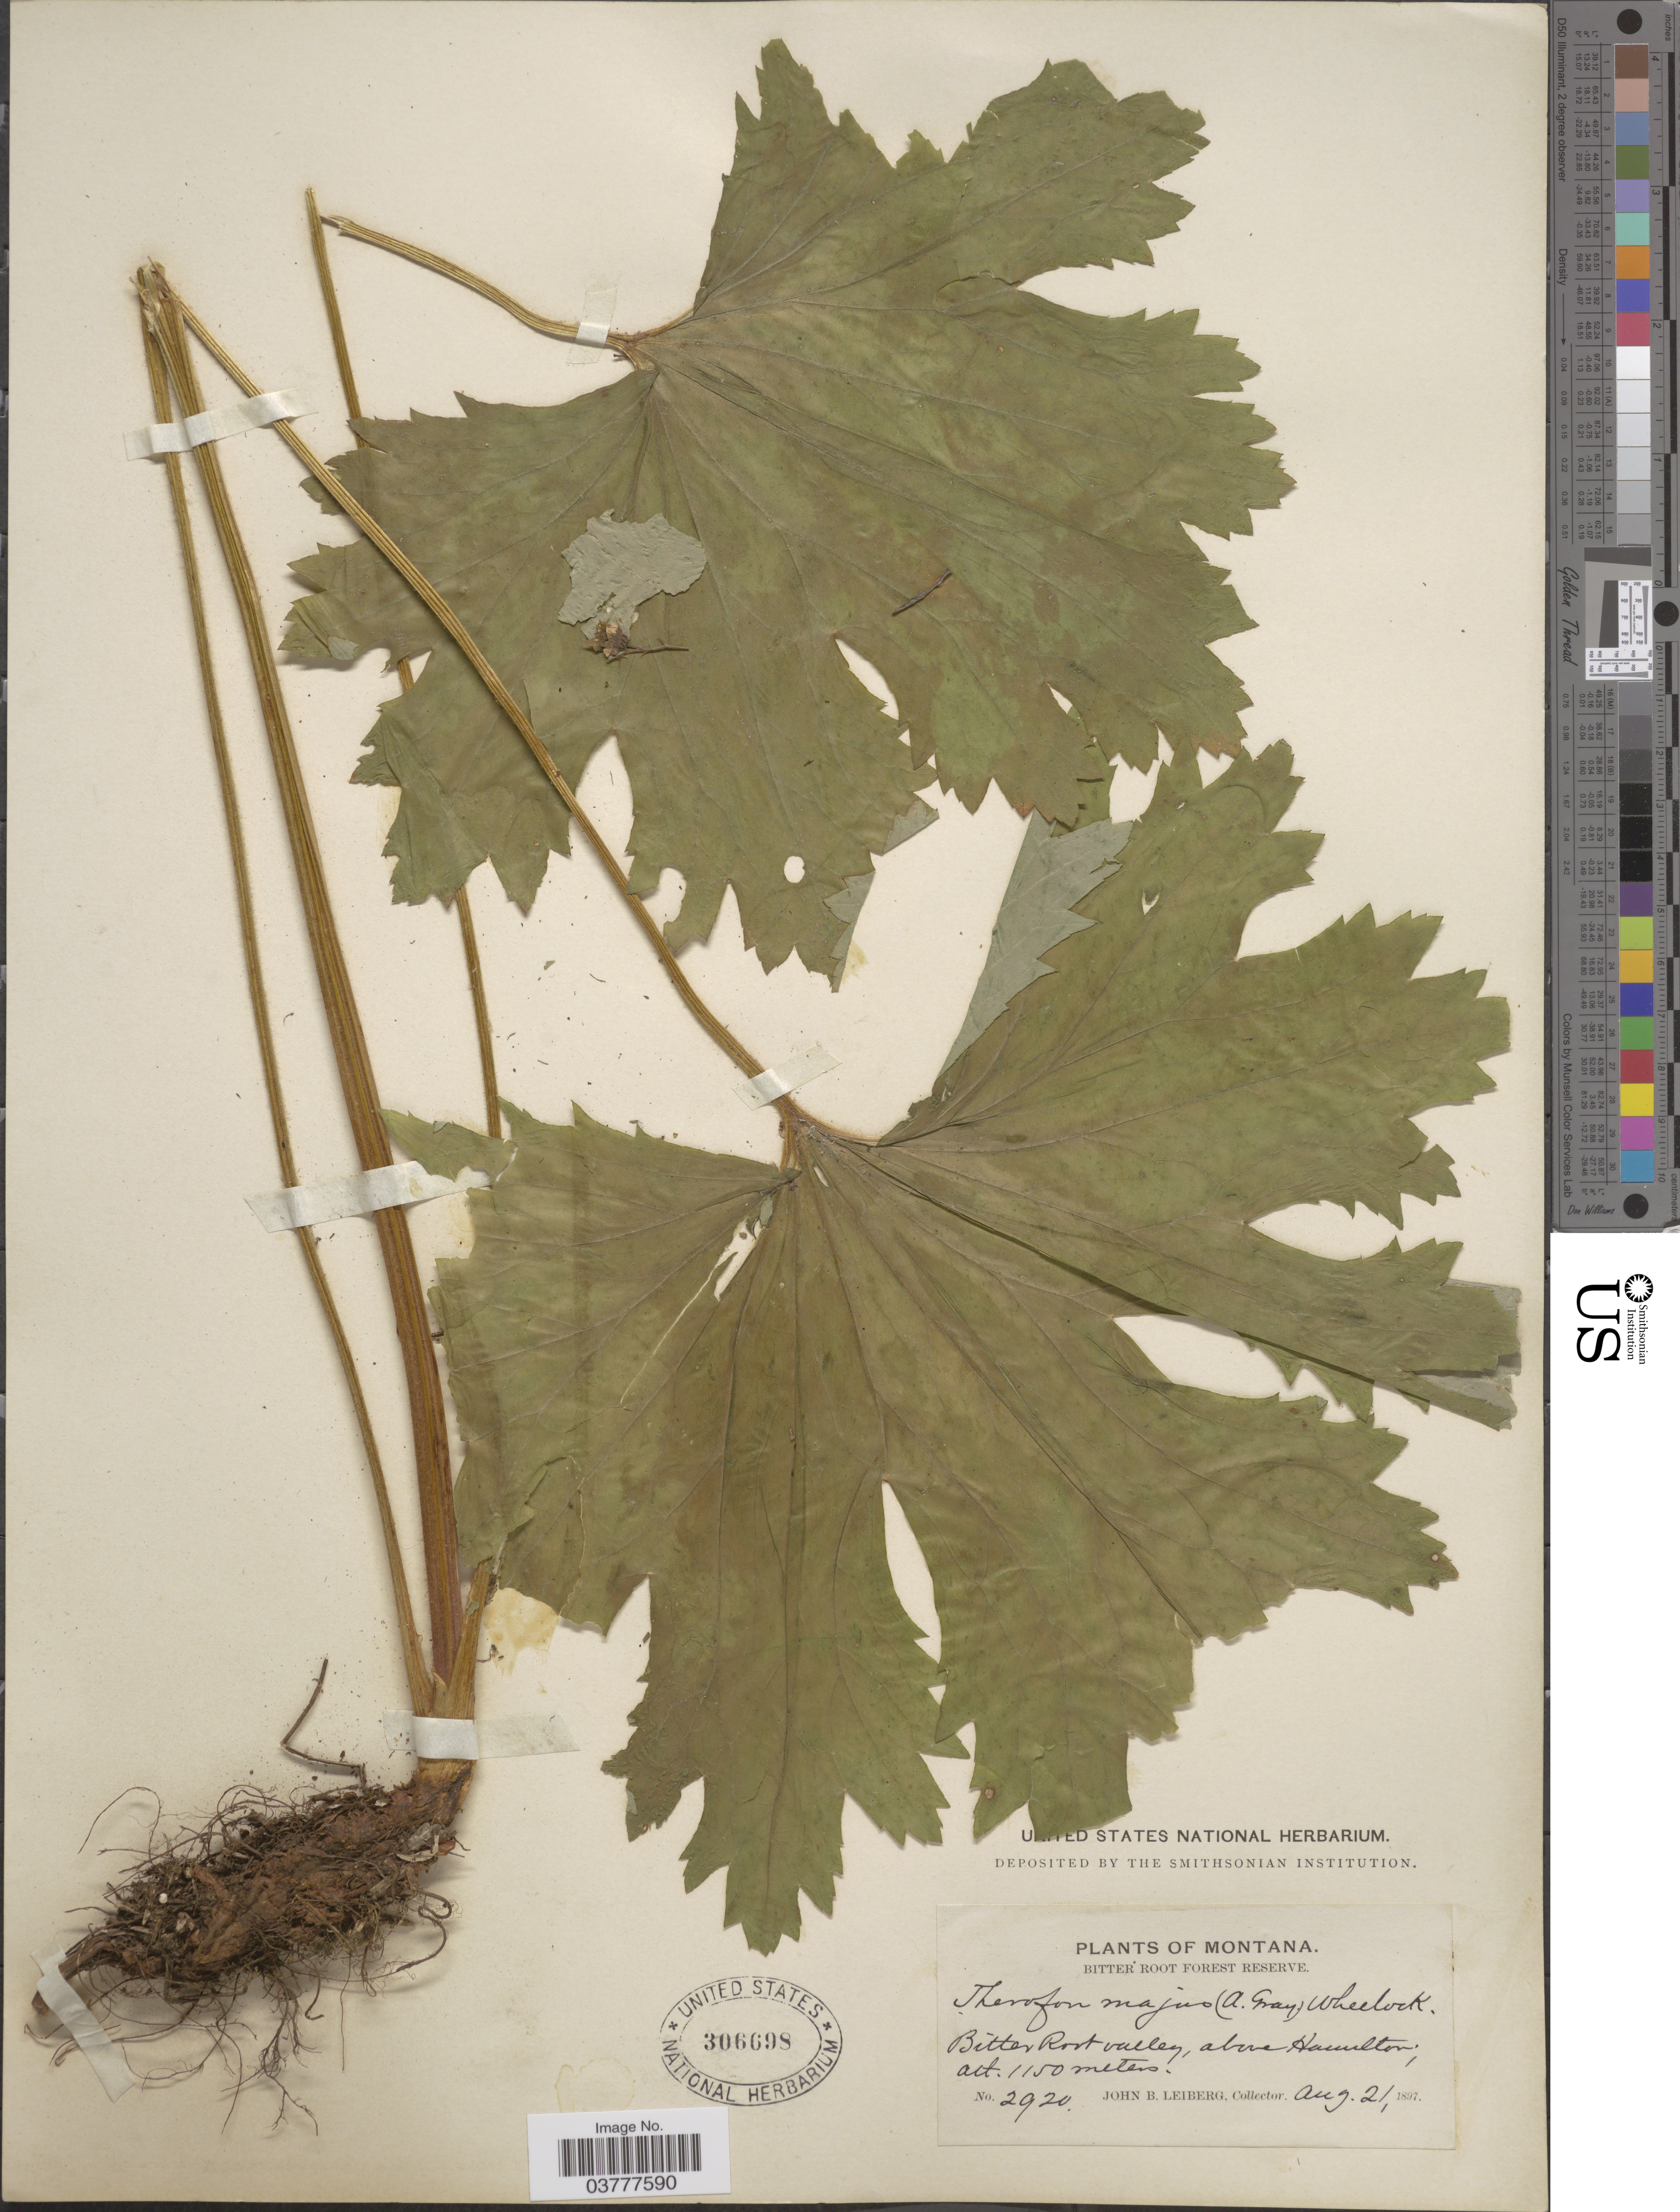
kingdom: Plantae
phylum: Tracheophyta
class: Magnoliopsida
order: Saxifragales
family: Saxifragaceae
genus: Boykinia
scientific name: Boykinia major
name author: A. Gray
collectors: J. B. Leiberg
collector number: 2920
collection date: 1897-08-21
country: United States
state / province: Montana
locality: Bitter Root Forest Reserve. Bitter Root valley, above Hamilton.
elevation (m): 1150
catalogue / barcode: US 306698